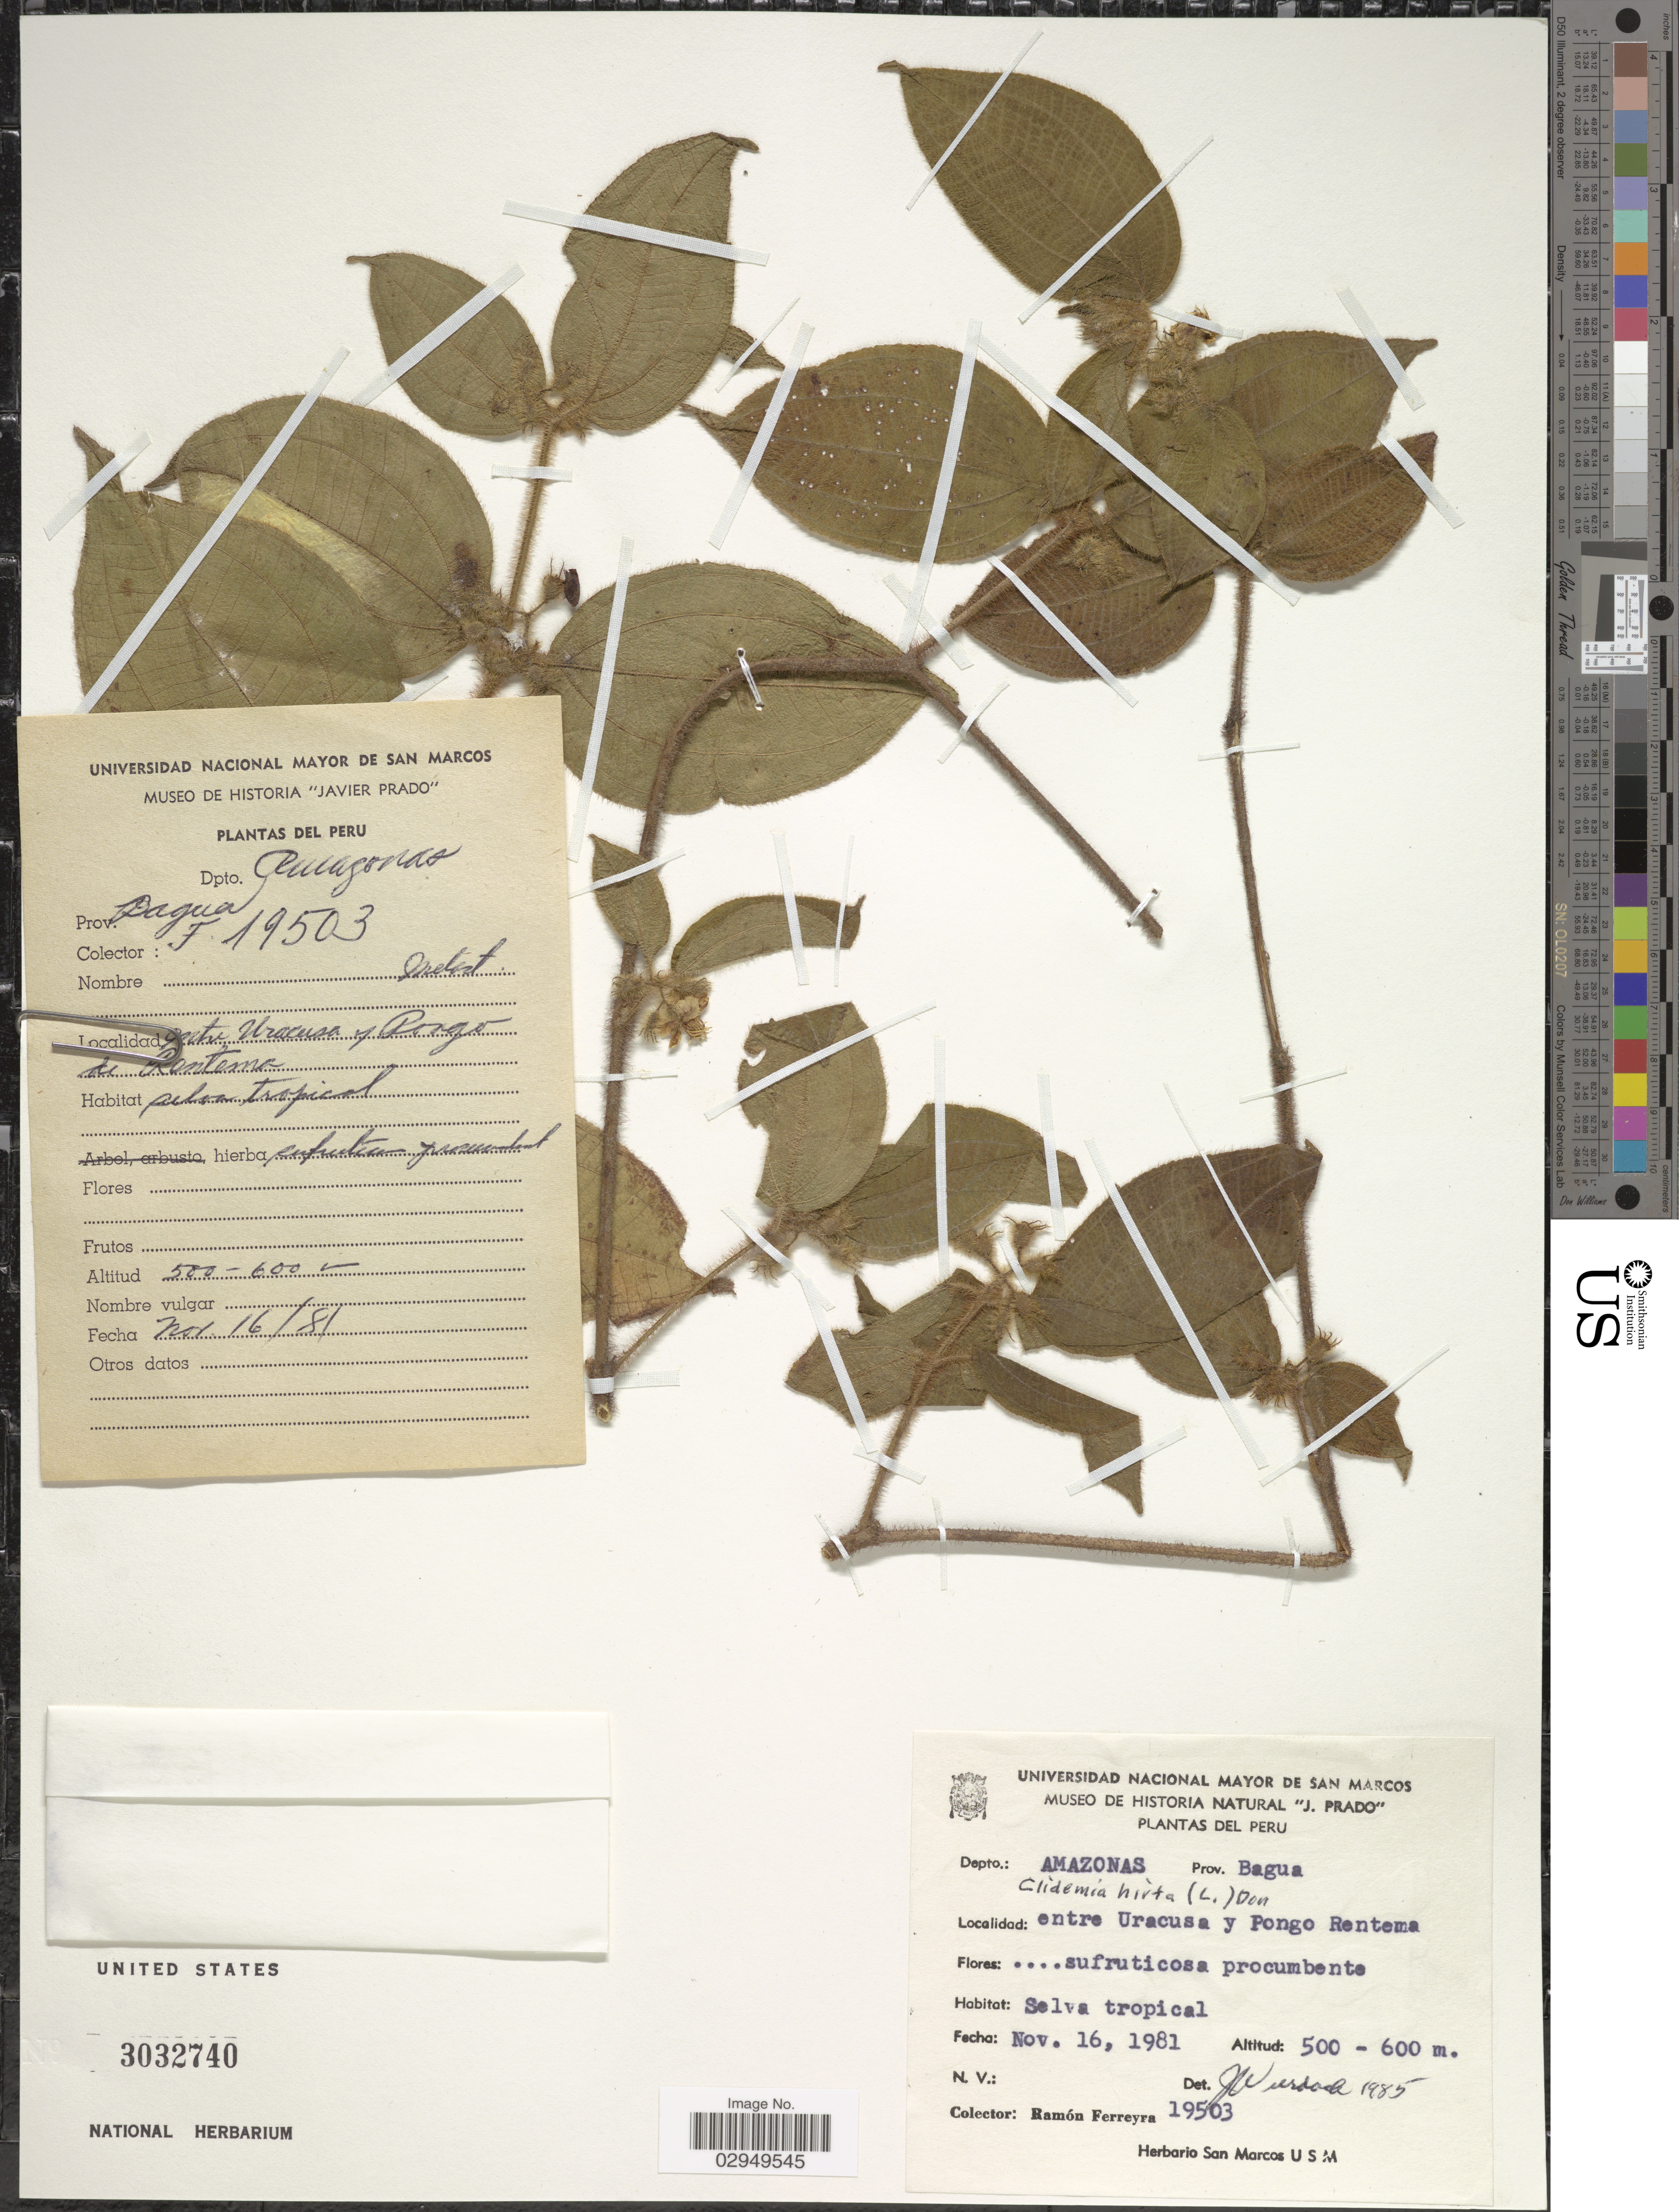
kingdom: Plantae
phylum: Tracheophyta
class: Magnoliopsida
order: Myrtales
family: Melastomataceae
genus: Clidemia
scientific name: Clidemia hirta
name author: (L.) D. Don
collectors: R. A. Ferreyra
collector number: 19503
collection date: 1981-11-16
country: Peru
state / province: Amazonas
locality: Depto.: Amazonas. Prov. Bagua. Entre Uracusa y Pongo Rentema.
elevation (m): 500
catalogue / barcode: US 3032740